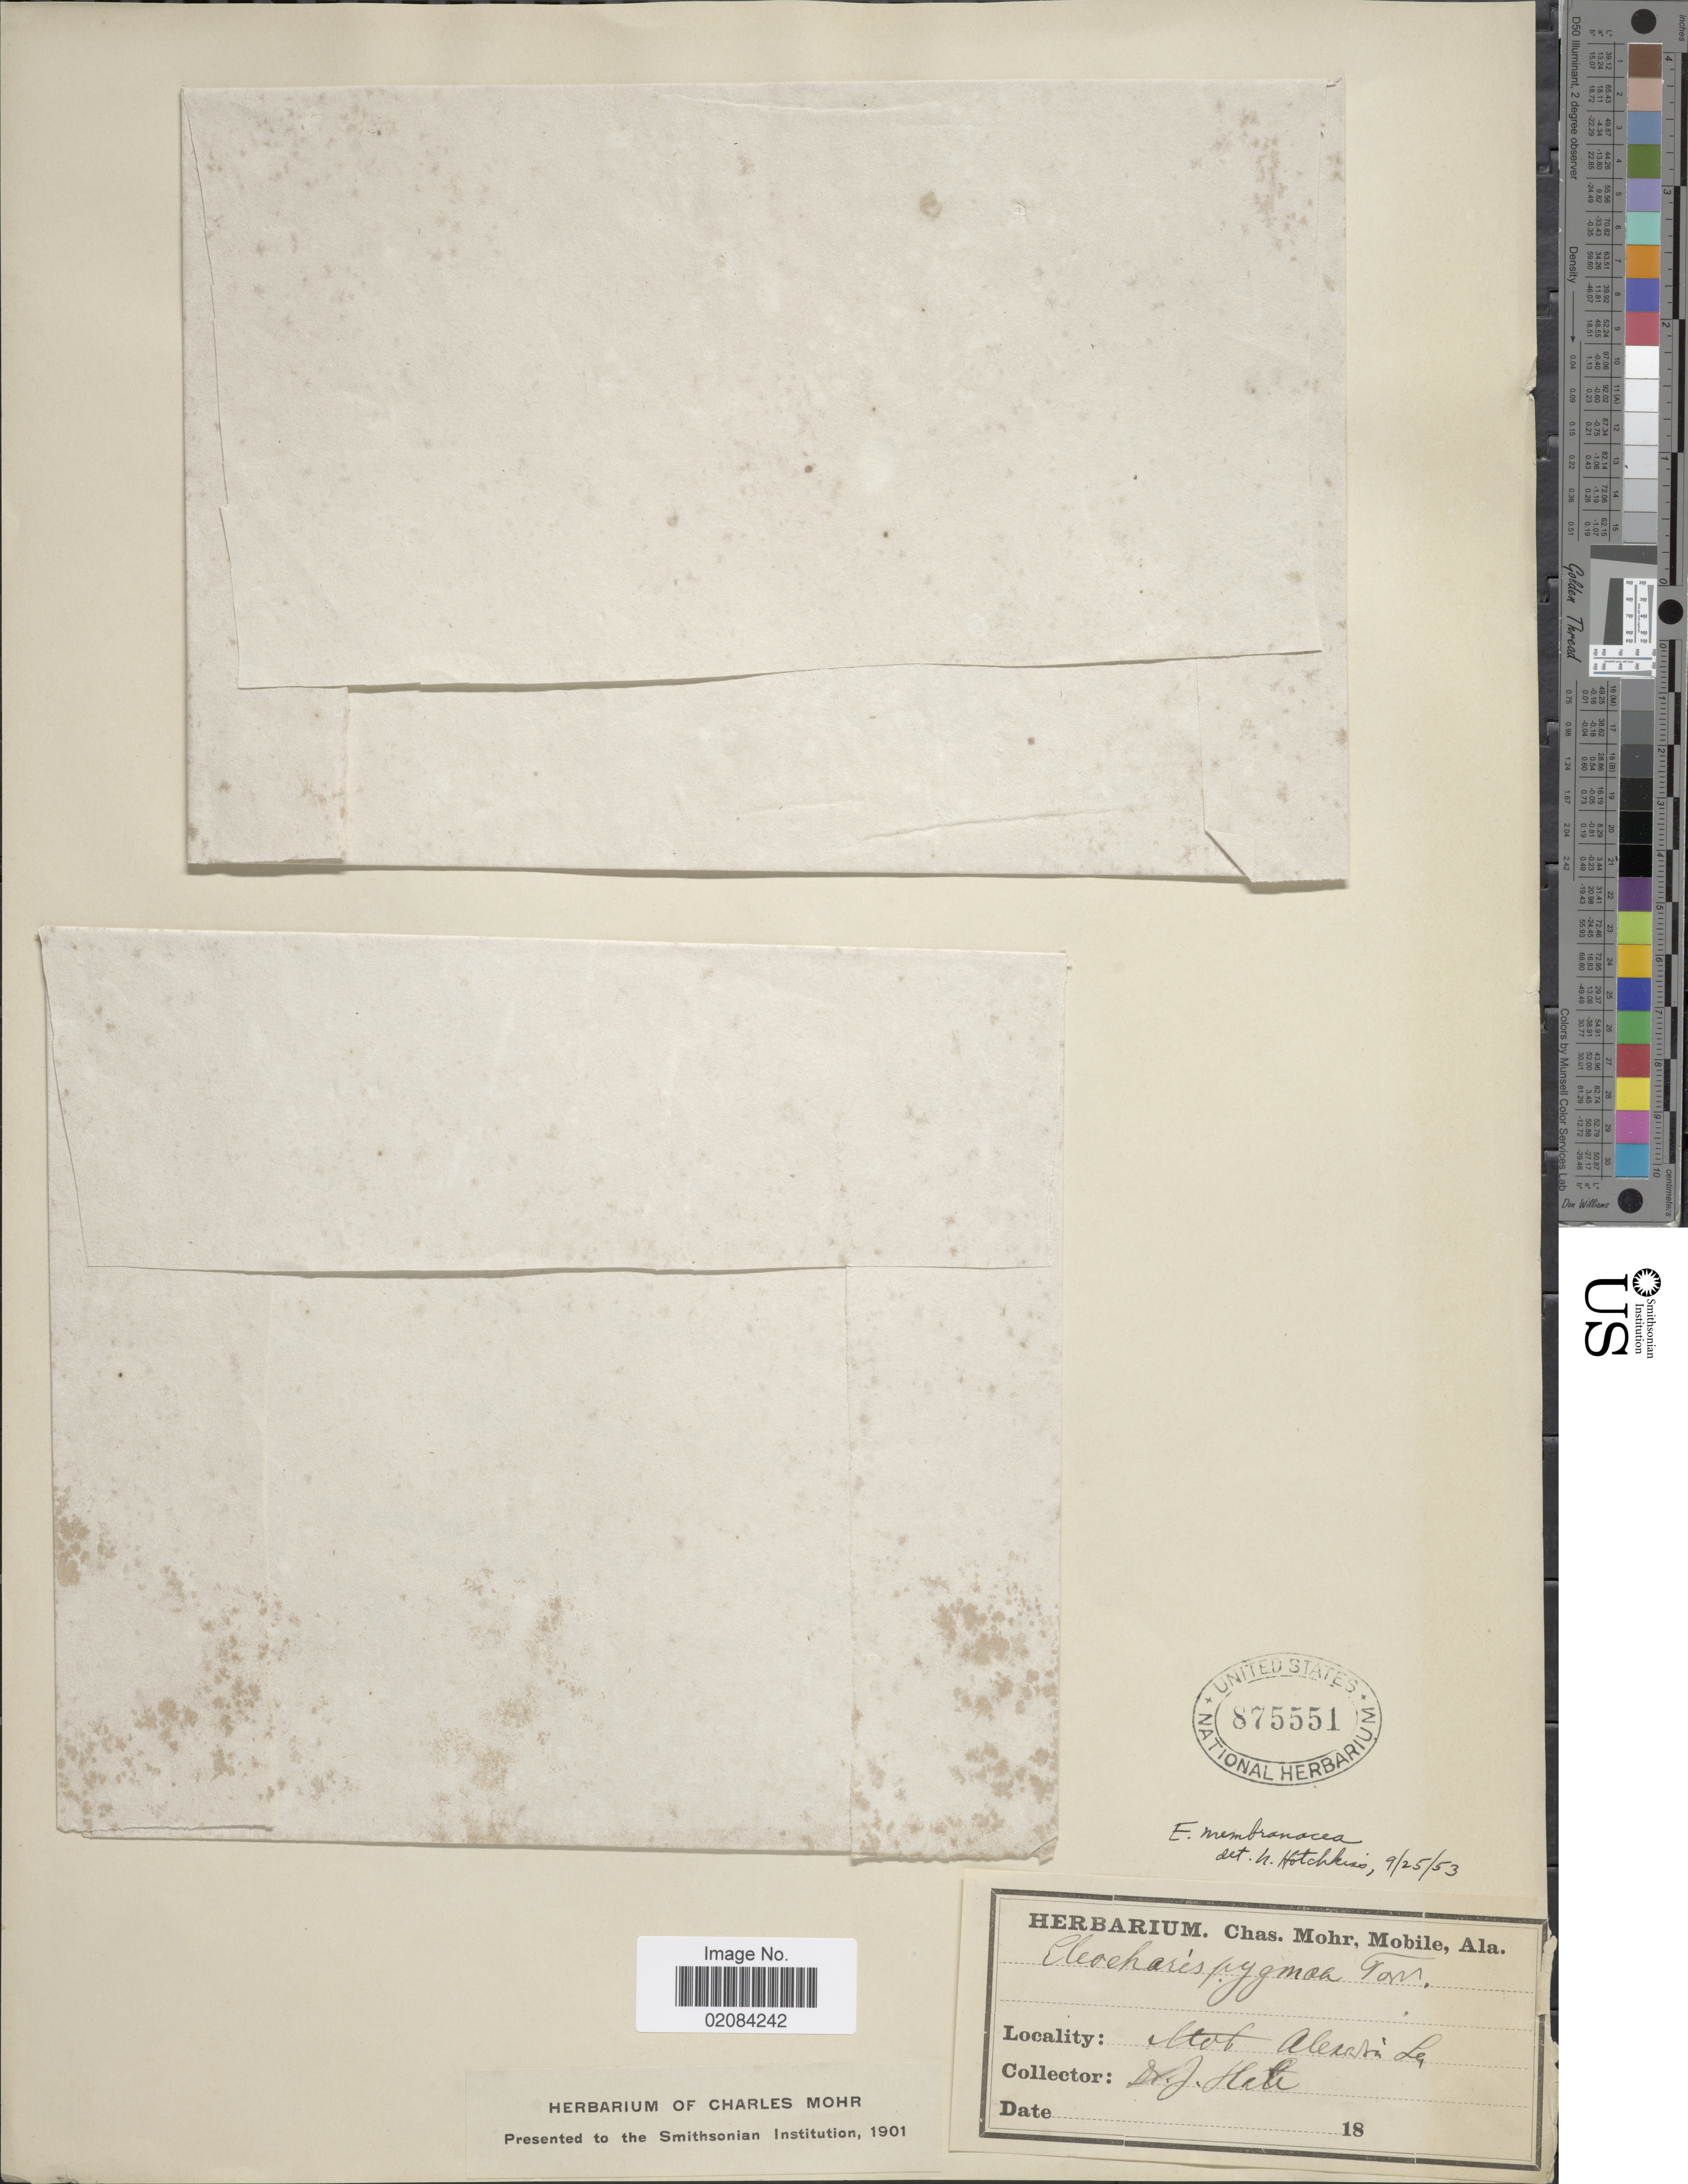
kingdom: Plantae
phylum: Tracheophyta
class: Liliopsida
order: Poales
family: Cyperaceae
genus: Eleocharis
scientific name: Eleocharis coloradoensis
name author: (Britton) Gilly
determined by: Strong, Mark T., (BOT), Smithsonian Institution - National Museum of Natural History (UNITED STATES)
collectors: J. Hale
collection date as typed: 18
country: United States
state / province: Louisiana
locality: Alexandria.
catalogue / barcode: US 875551